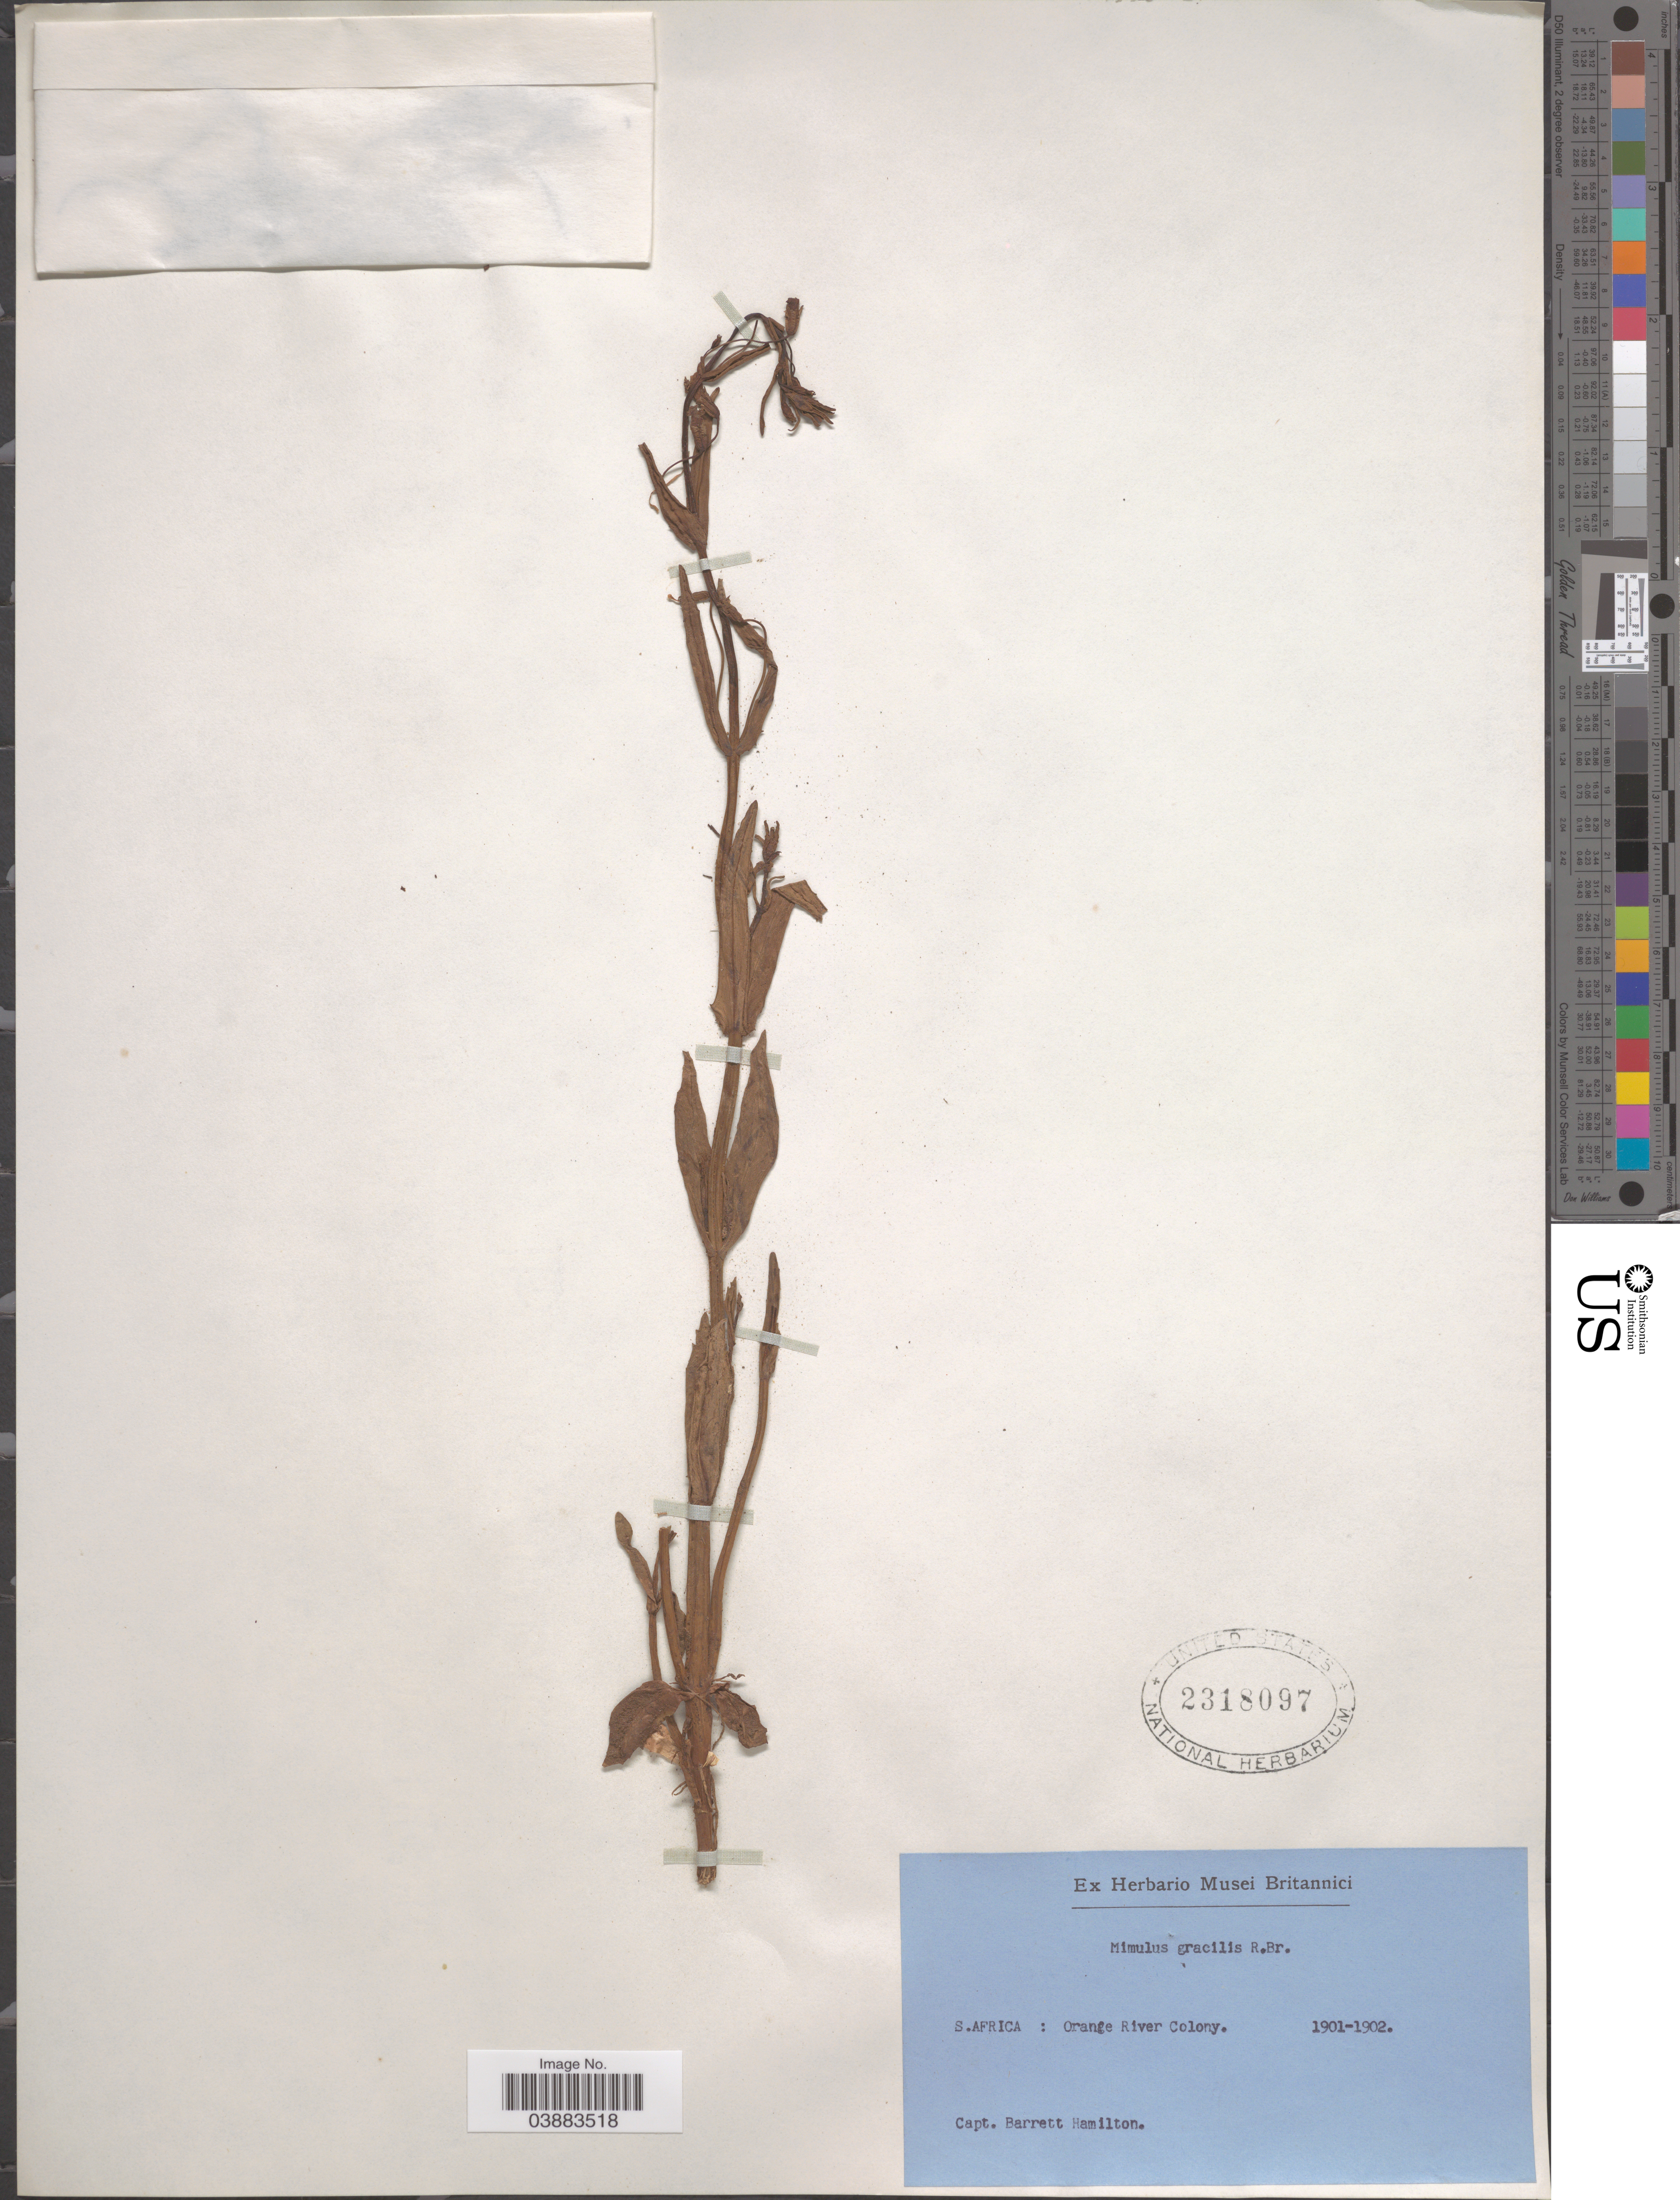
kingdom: Plantae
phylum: Tracheophyta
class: Magnoliopsida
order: Lamiales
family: Phrymaceae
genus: Mimulus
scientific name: Mimulus gracilis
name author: R. Br.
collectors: B. Hamilton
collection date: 1901/1902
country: South Africa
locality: S. Africa: Orange River Colony.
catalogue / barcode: US 2318097